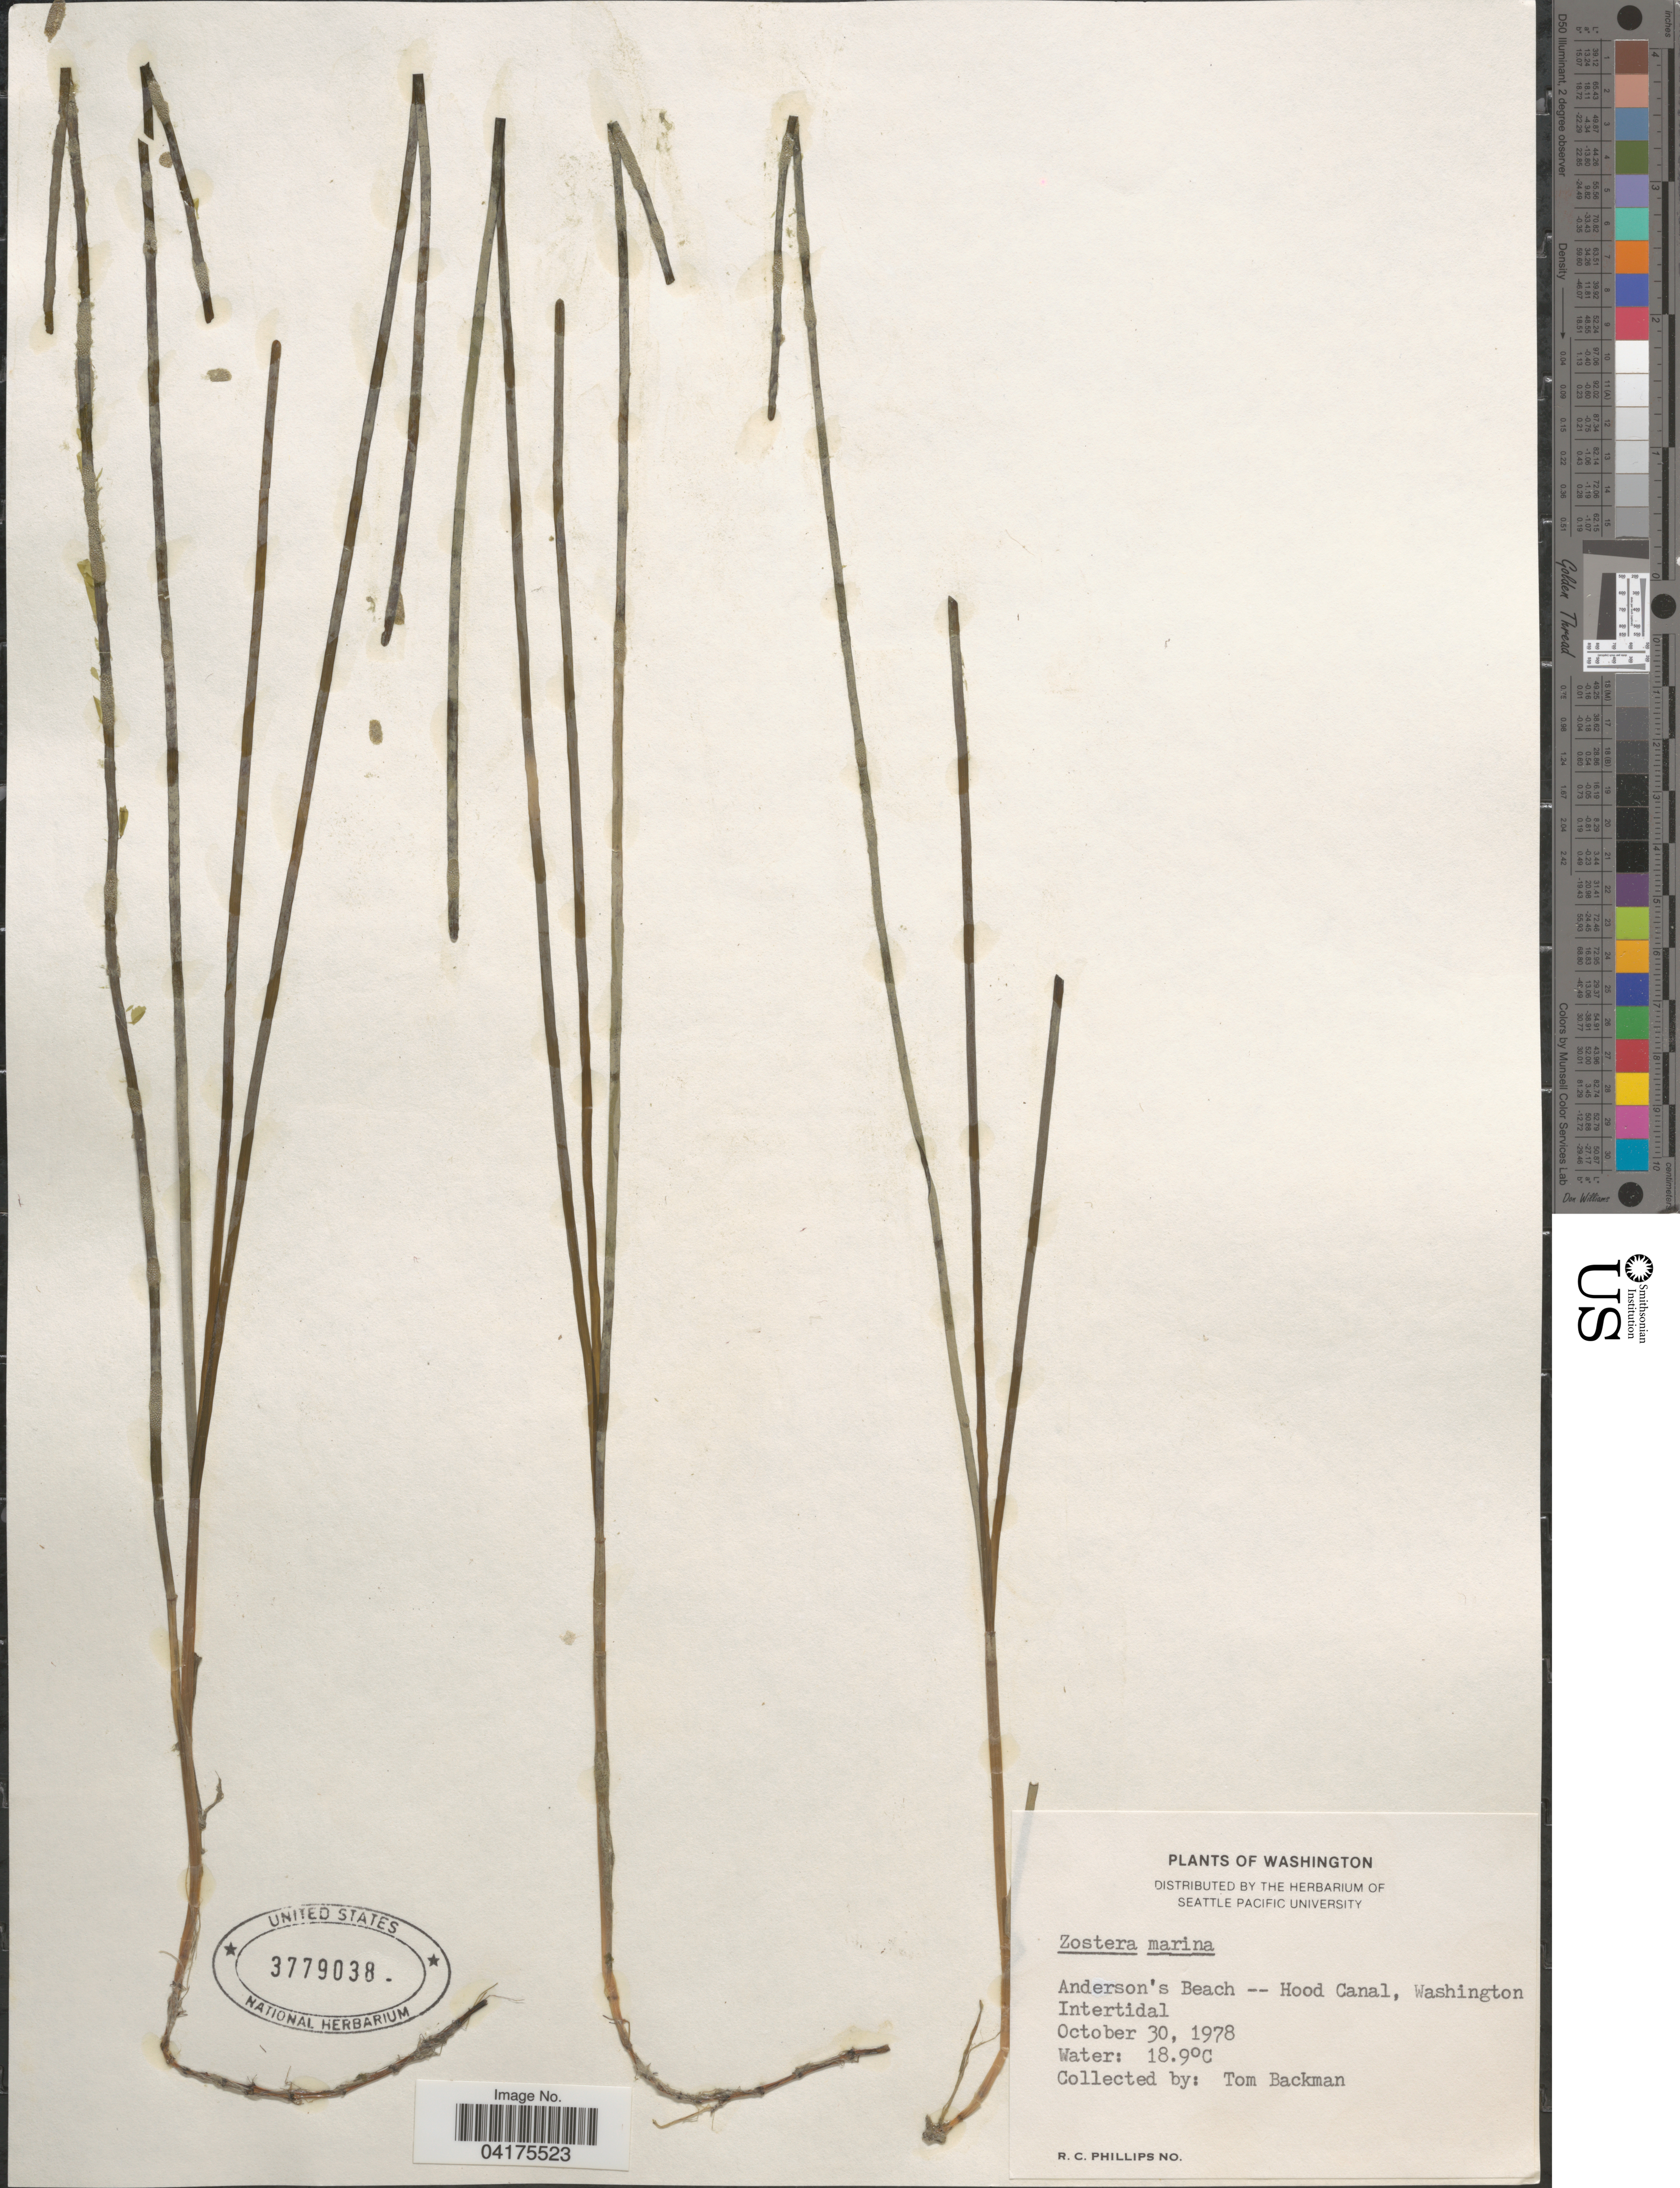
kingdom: Plantae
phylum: Tracheophyta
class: Liliopsida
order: Alismatales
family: Zosteraceae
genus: Zostera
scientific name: Zostera marina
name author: L.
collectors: T. Backman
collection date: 1978-10-30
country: United States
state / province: Washington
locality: Anderson's Beach -- Hood Canal.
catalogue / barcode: US 3779038